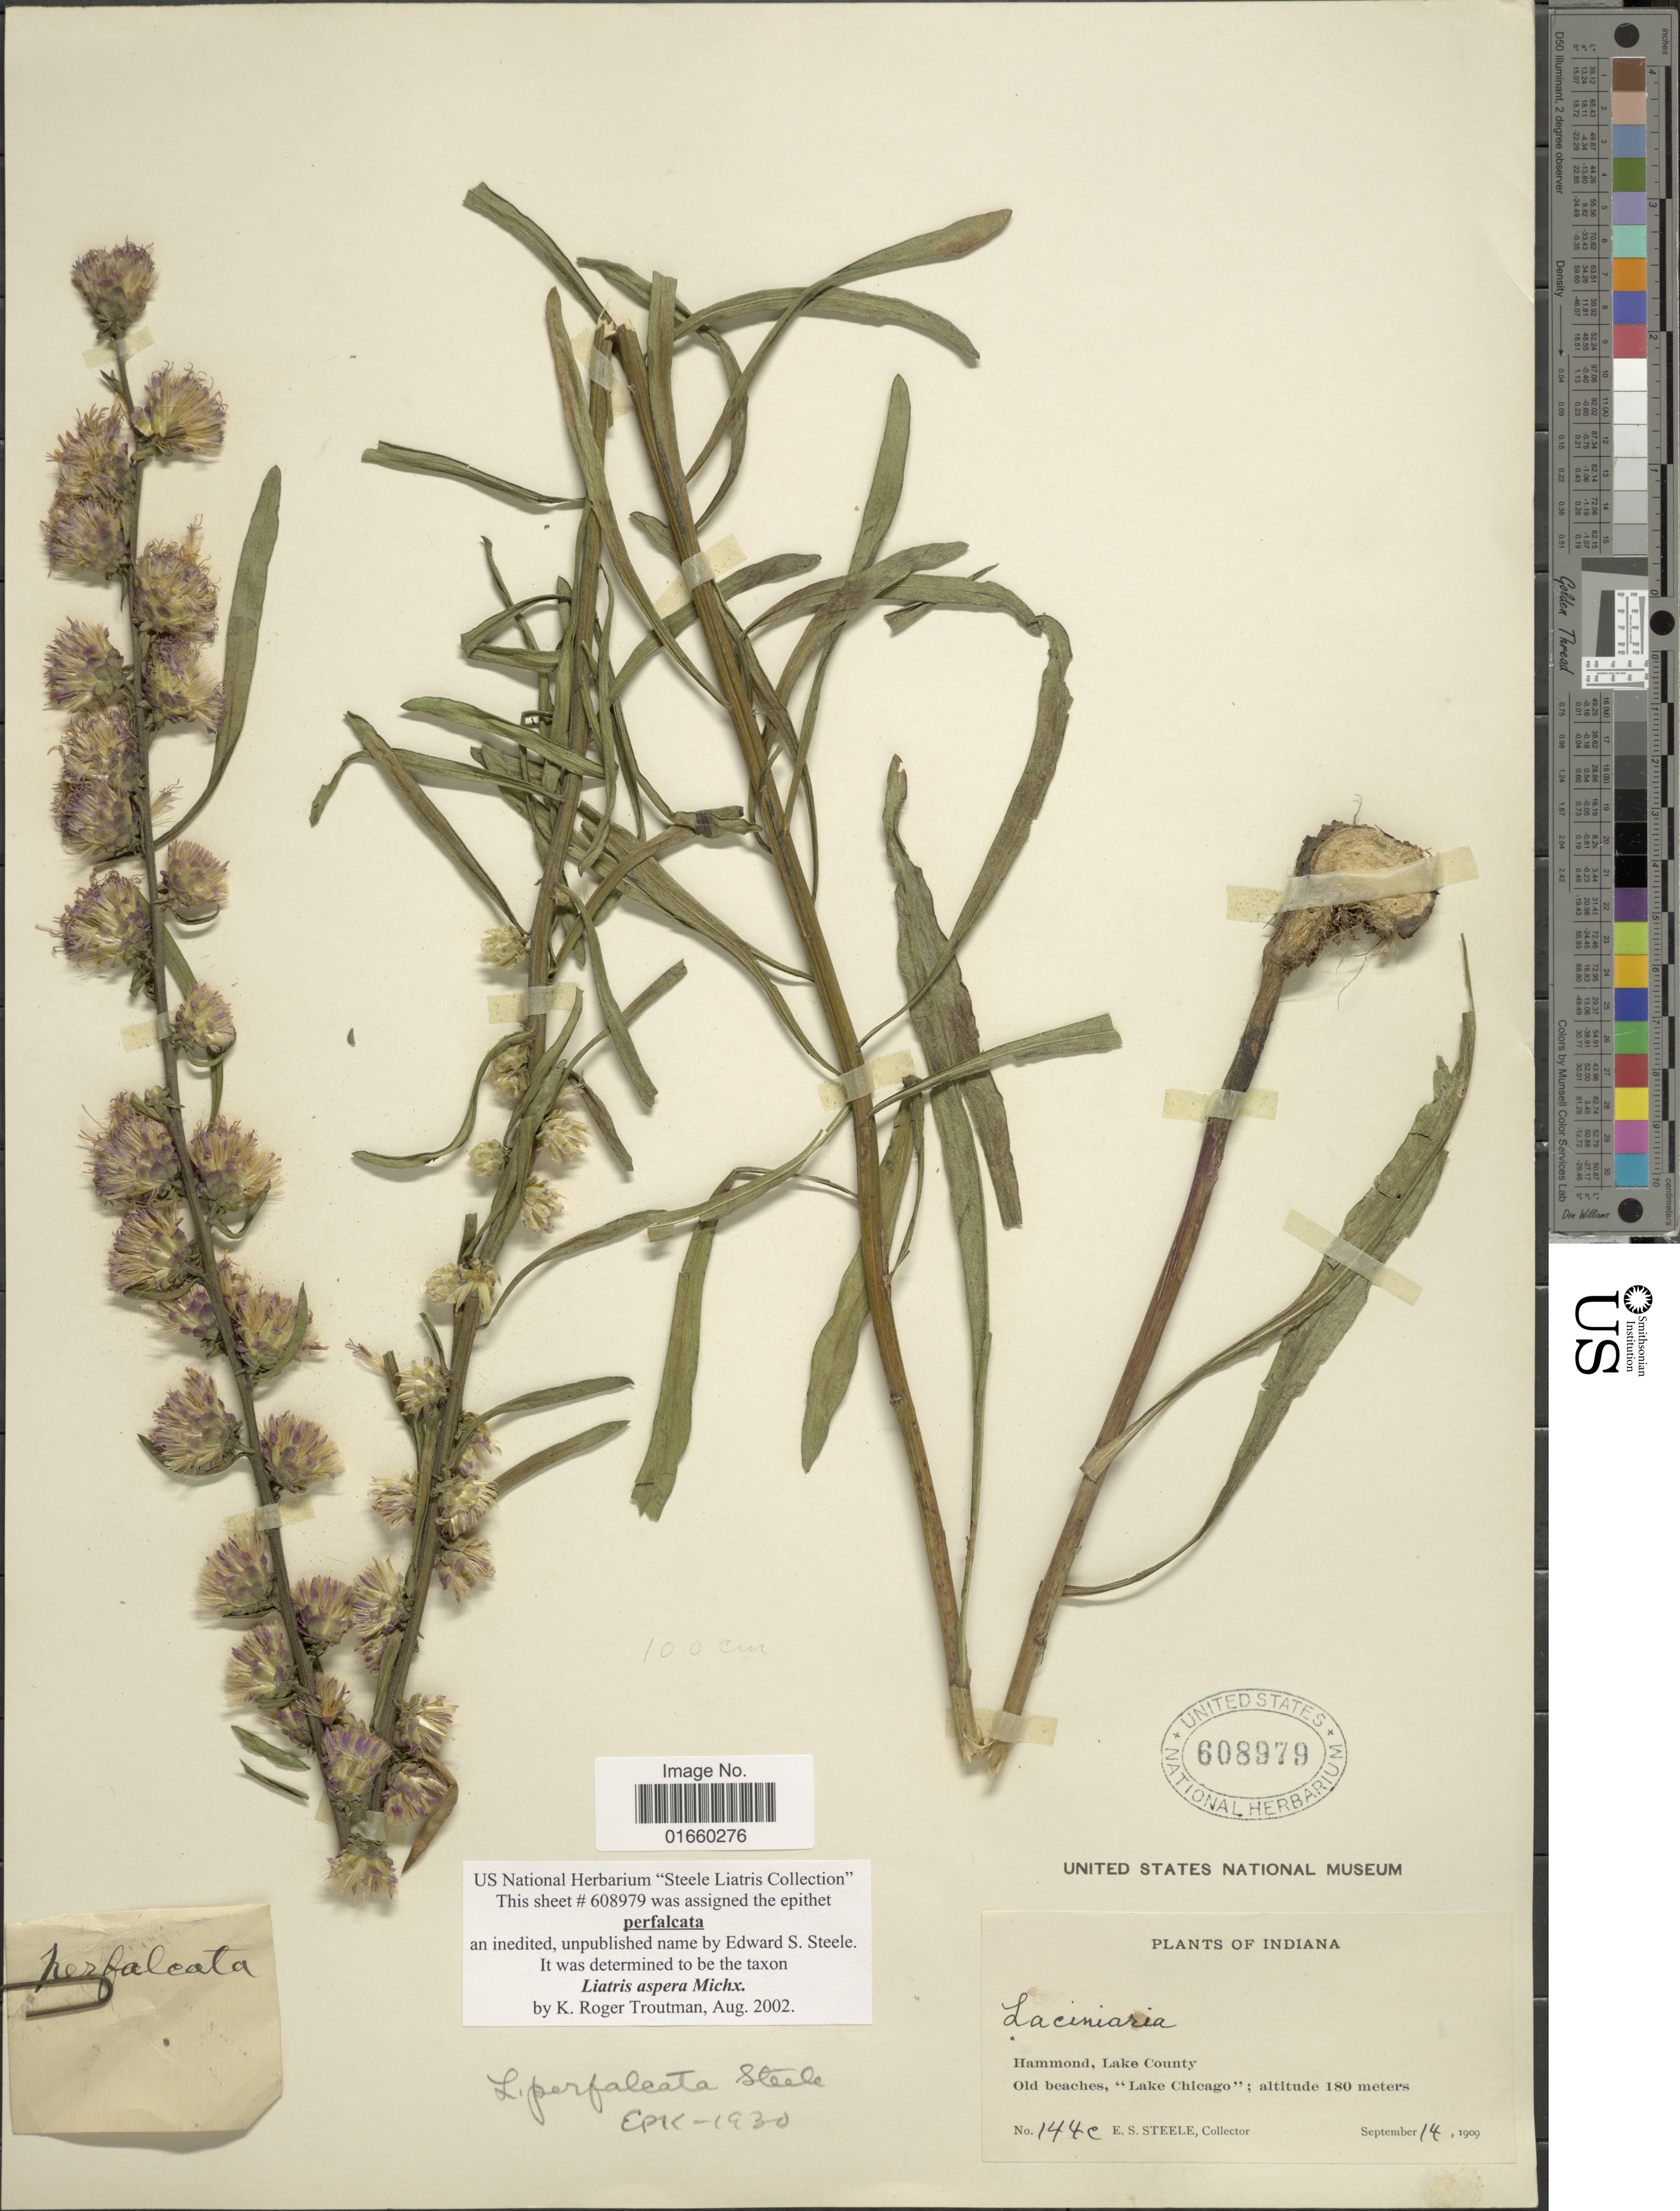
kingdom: Plantae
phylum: Tracheophyta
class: Magnoliopsida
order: Asterales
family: Asteraceae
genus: Liatris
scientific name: Liatris aspera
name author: Michx.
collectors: E. Steele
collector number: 144c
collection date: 1909-09-14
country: United States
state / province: Indiana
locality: Hammond, Lake County, Old beaches, "Lake Chicago"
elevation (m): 180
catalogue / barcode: US 608979